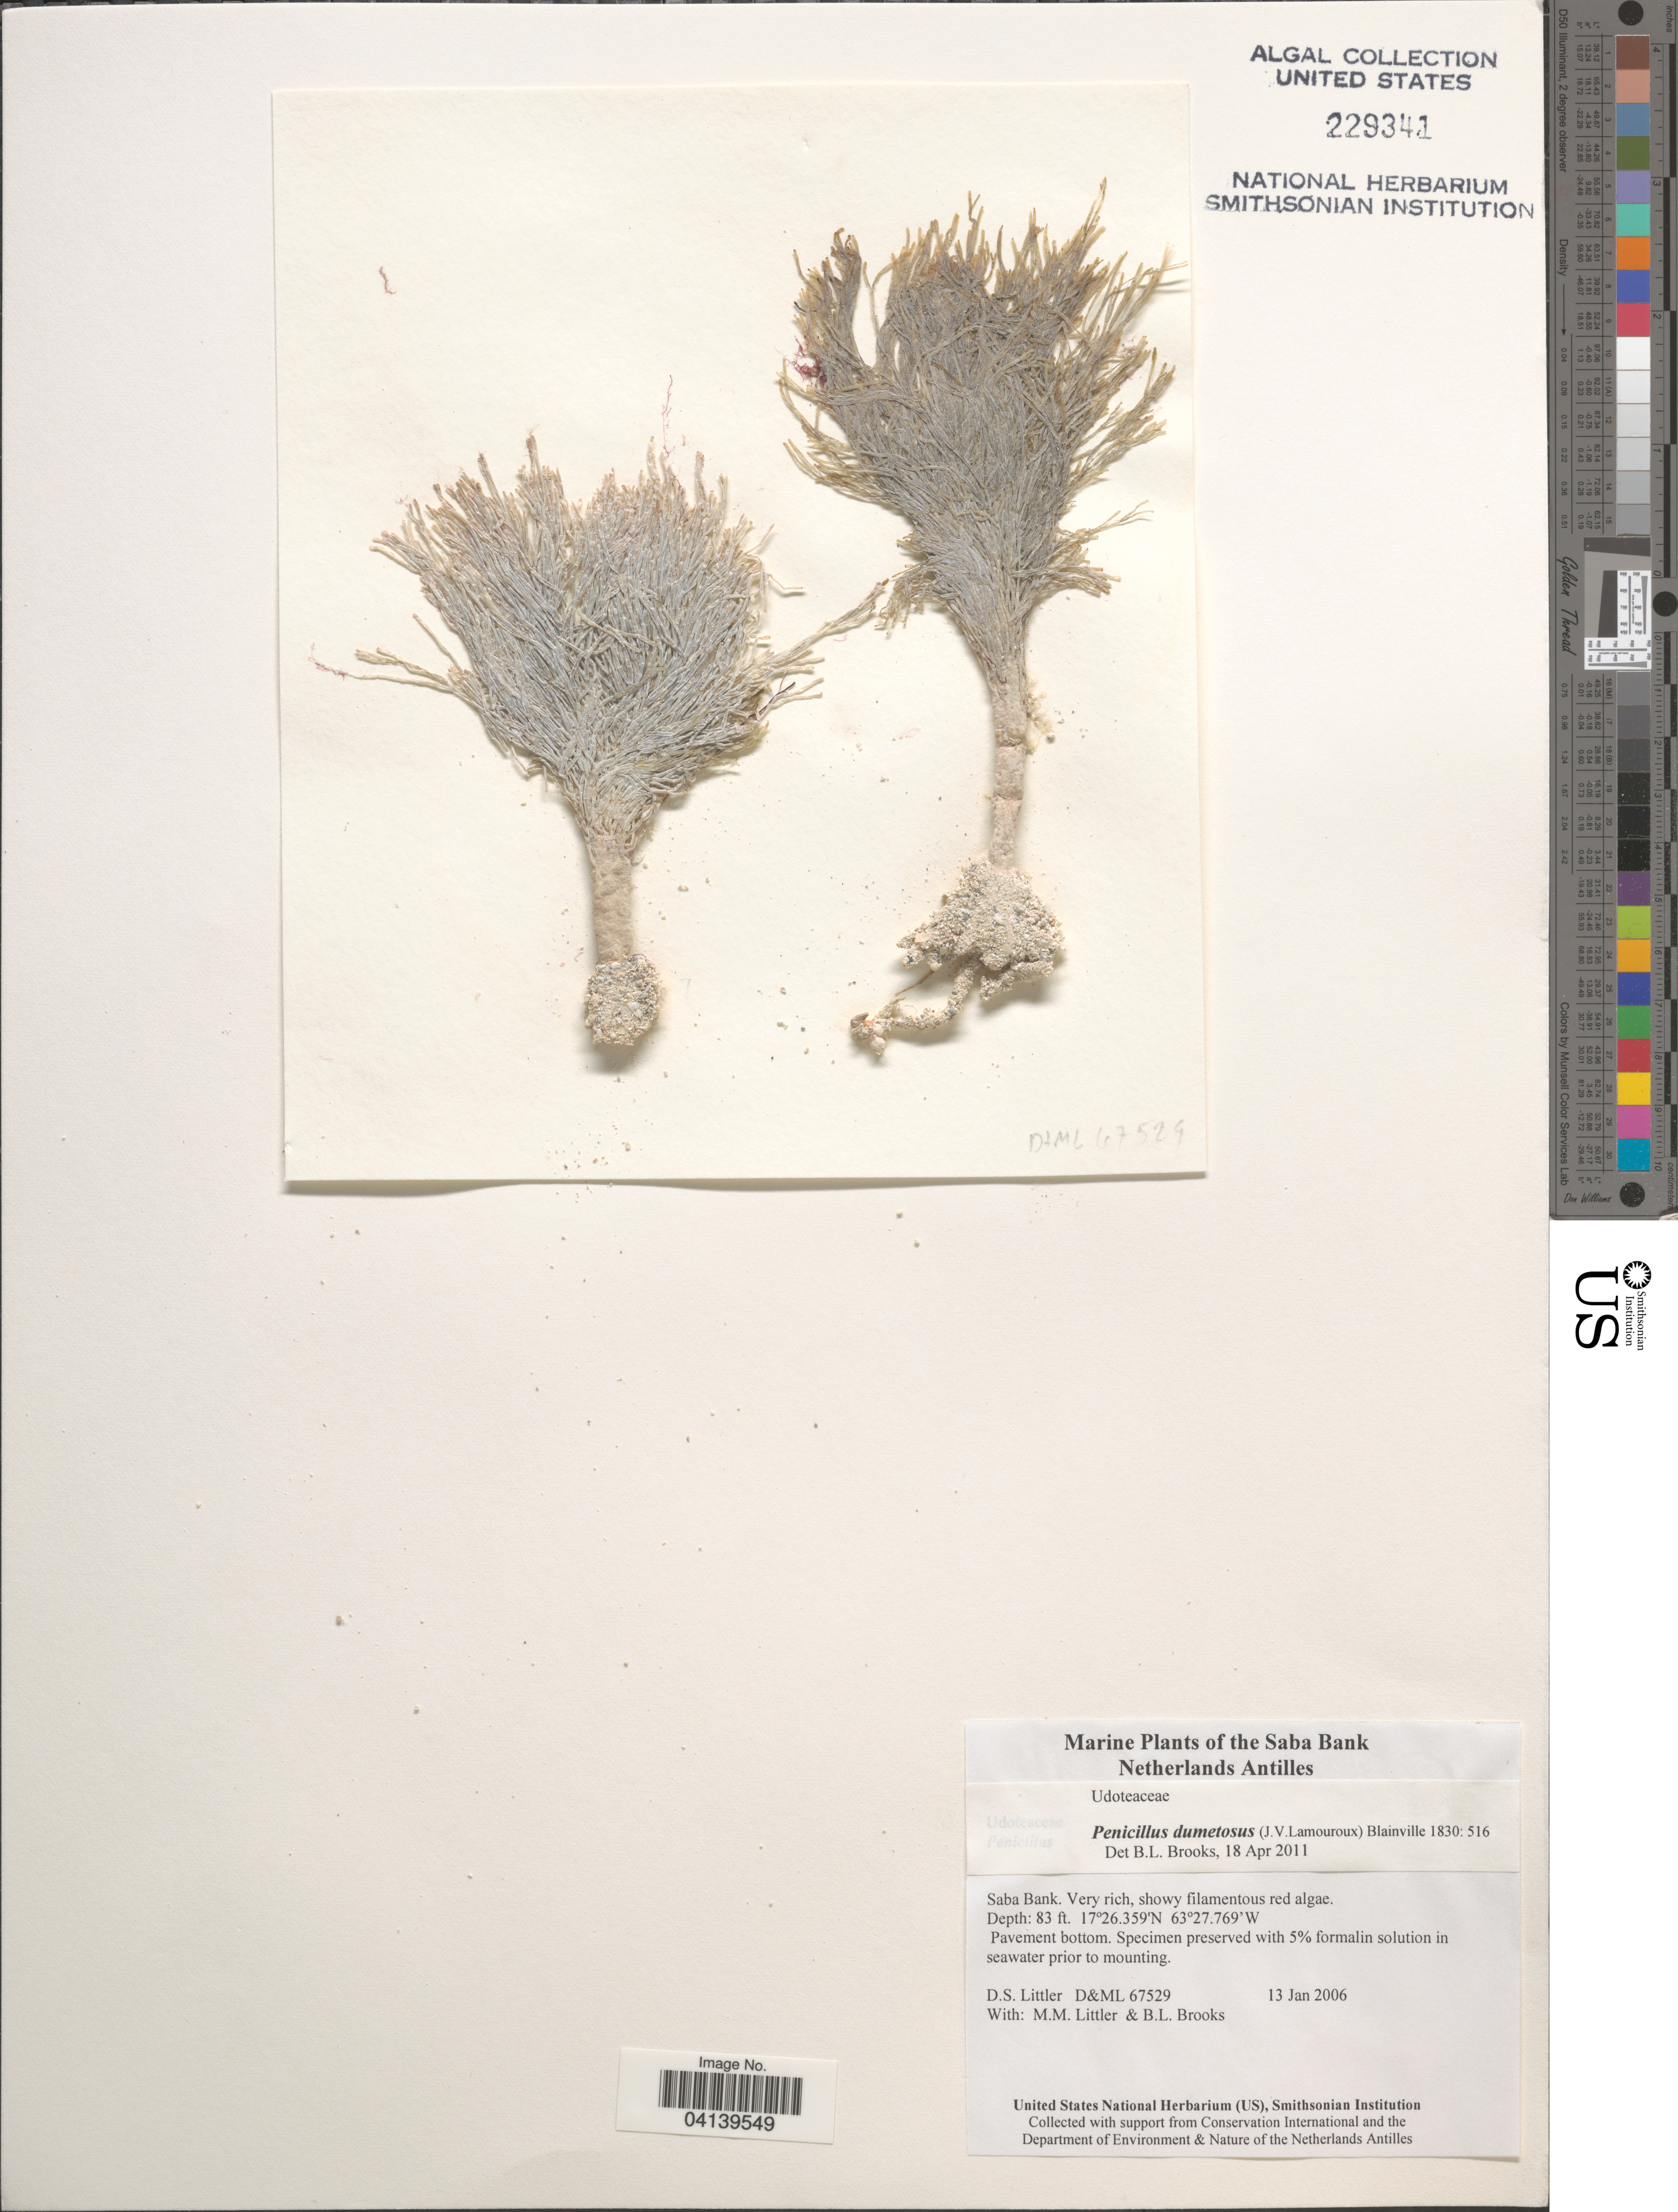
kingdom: Plantae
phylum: Chlorophyta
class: Ulvophyceae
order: Bryopsidales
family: Udoteaceae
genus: Penicillus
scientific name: Penicillus dumetosus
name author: (J.V.Lamouroux) Blainville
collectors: D. S. Littler & B. Brooks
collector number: D&ML67529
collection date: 2006-01-13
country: Netherlands Antilles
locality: Saba Bank.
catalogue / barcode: US 229341